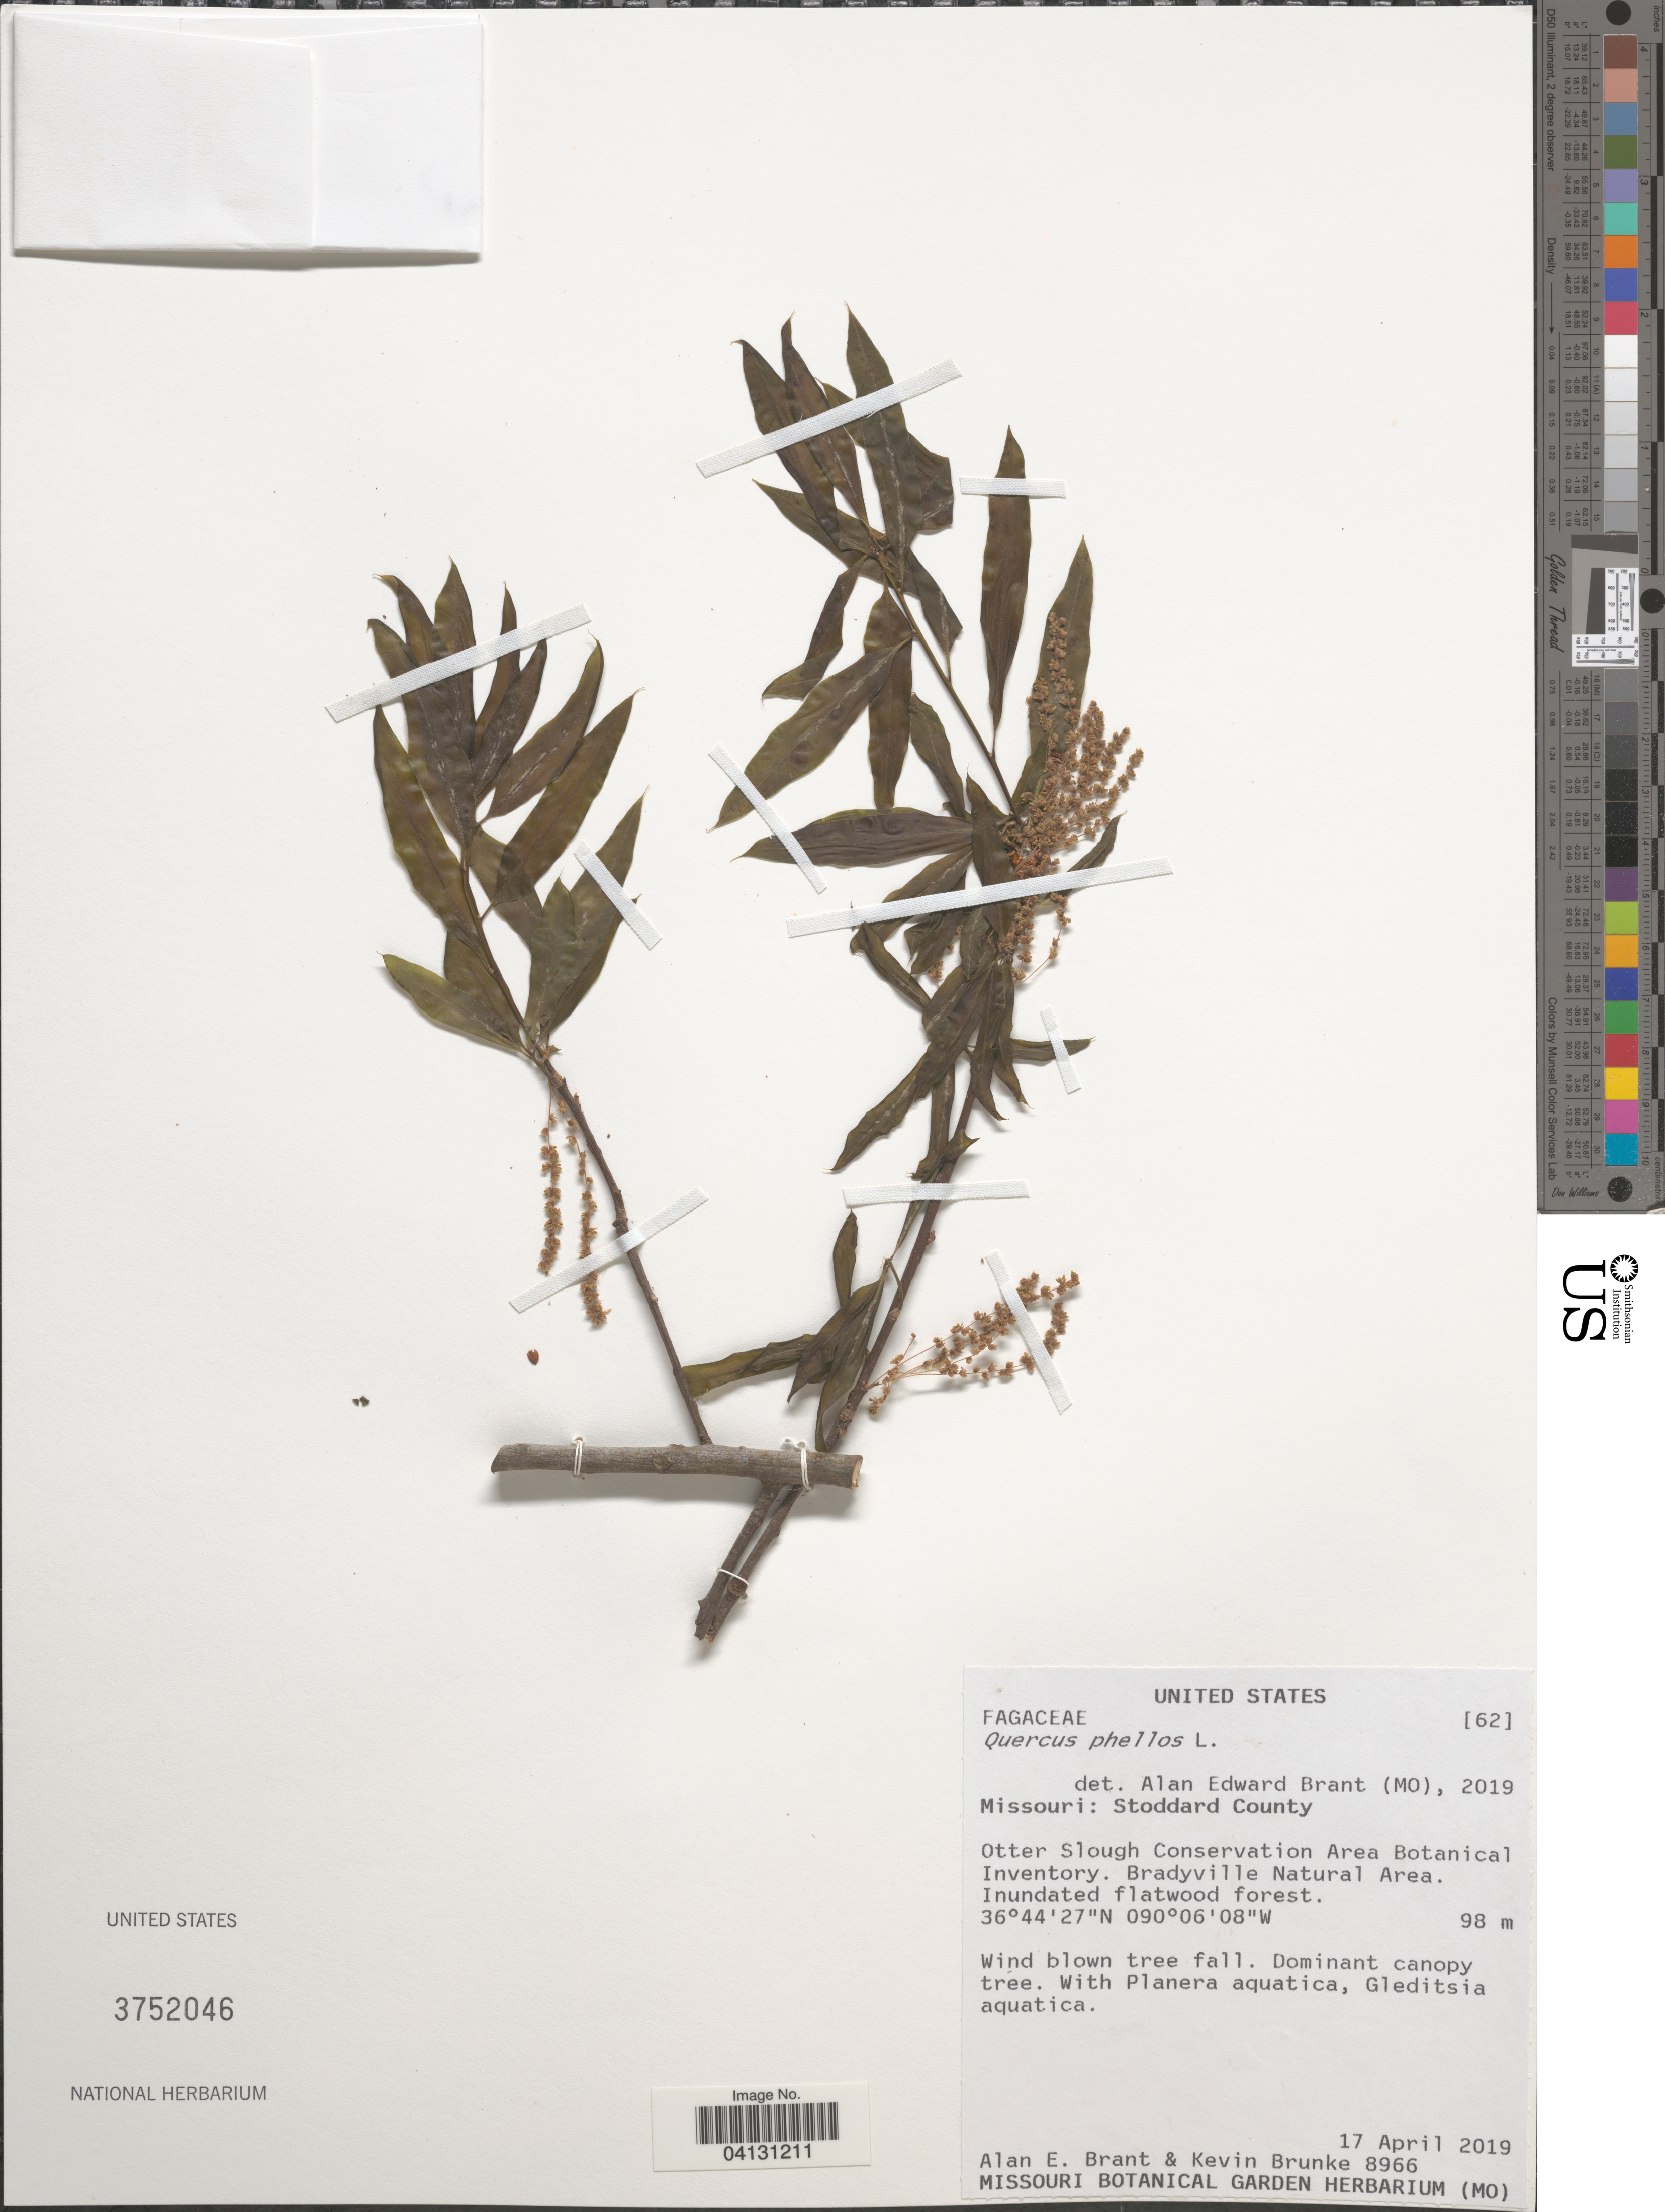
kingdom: Plantae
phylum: Tracheophyta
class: Magnoliopsida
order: Fagales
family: Fagaceae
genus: Quercus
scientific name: Quercus phellos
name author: L.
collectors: A. Brant & K. Brunke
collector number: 8966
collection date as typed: Transcribed d/m/y: 17/4/2019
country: United States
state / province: Missouri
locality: Stoddard County. Otter Slough Conservation Area Botanical Inventory. Bradyville Natural Area.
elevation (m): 98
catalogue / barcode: US 3752046